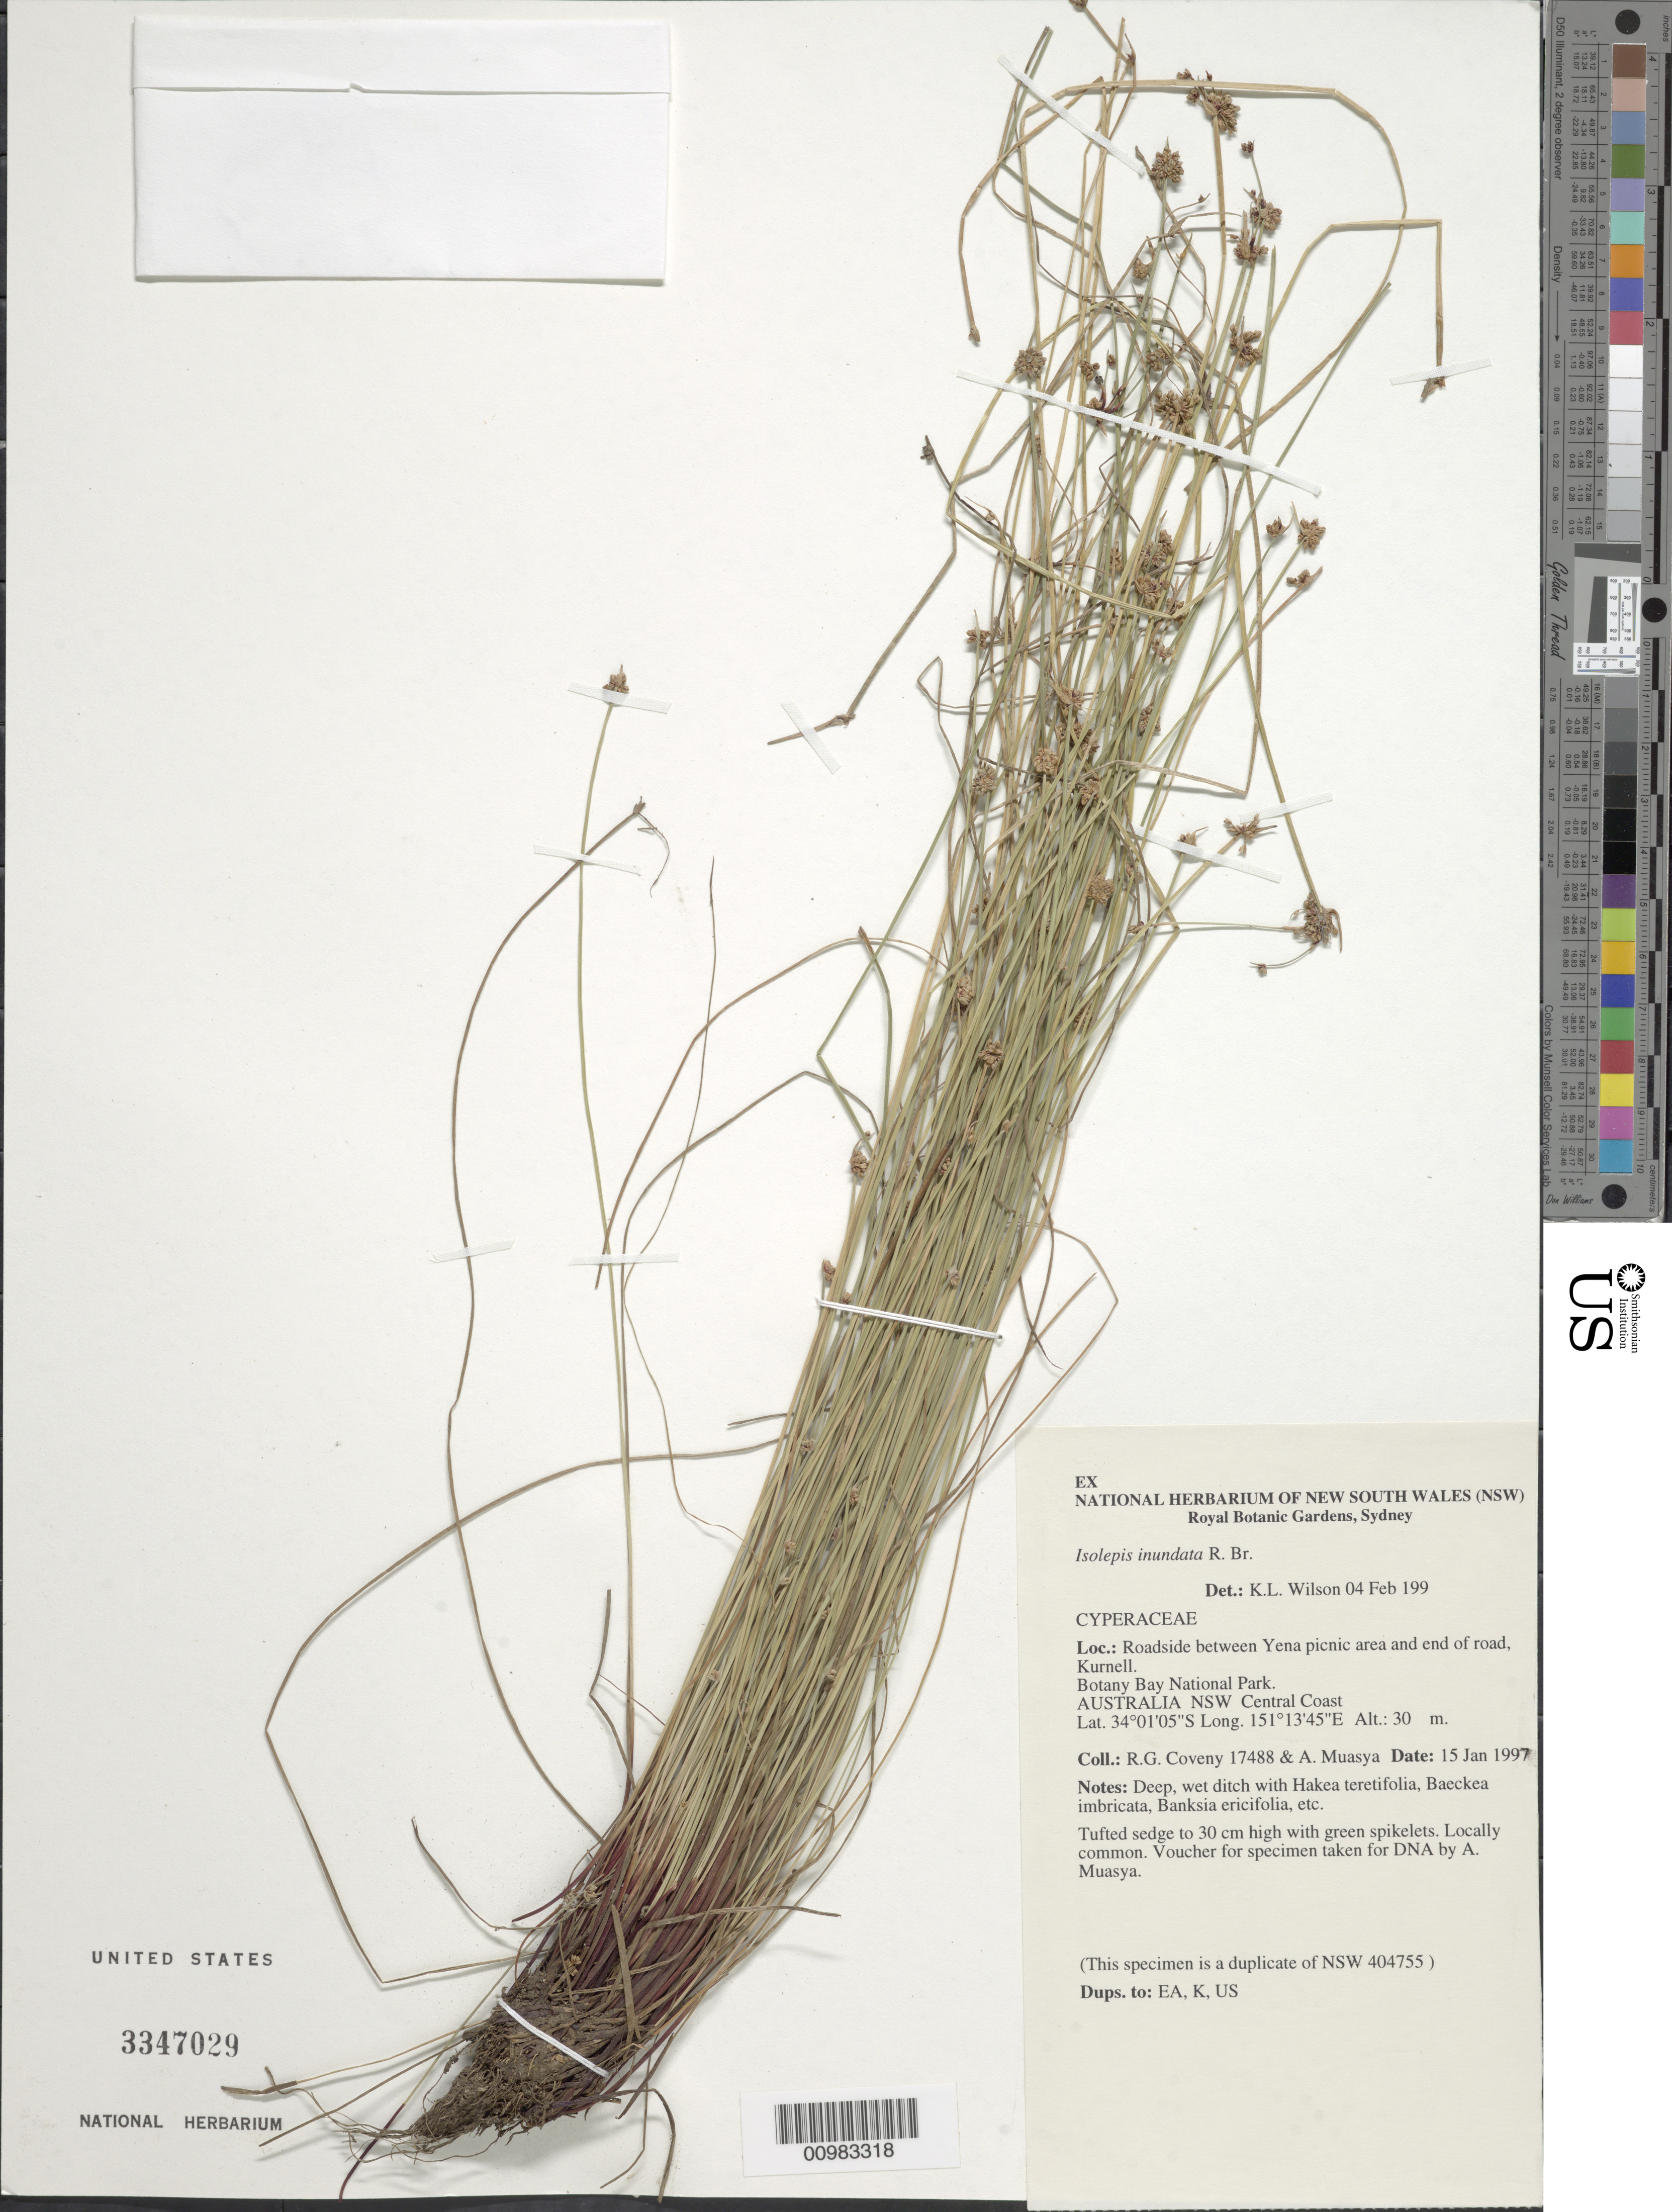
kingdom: Plantae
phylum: Tracheophyta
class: Liliopsida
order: Poales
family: Cyperaceae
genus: Isolepis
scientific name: Isolepis inundata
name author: R. Br.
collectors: A. Muasya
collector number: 17488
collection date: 1997-01-15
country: Australia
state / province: New South Wales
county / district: Central Coast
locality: Roadside between Yena picnic area and end of road, Kurnell.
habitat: Deep, wet ditch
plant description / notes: (record contributed by HISPID)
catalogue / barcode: US 3347029